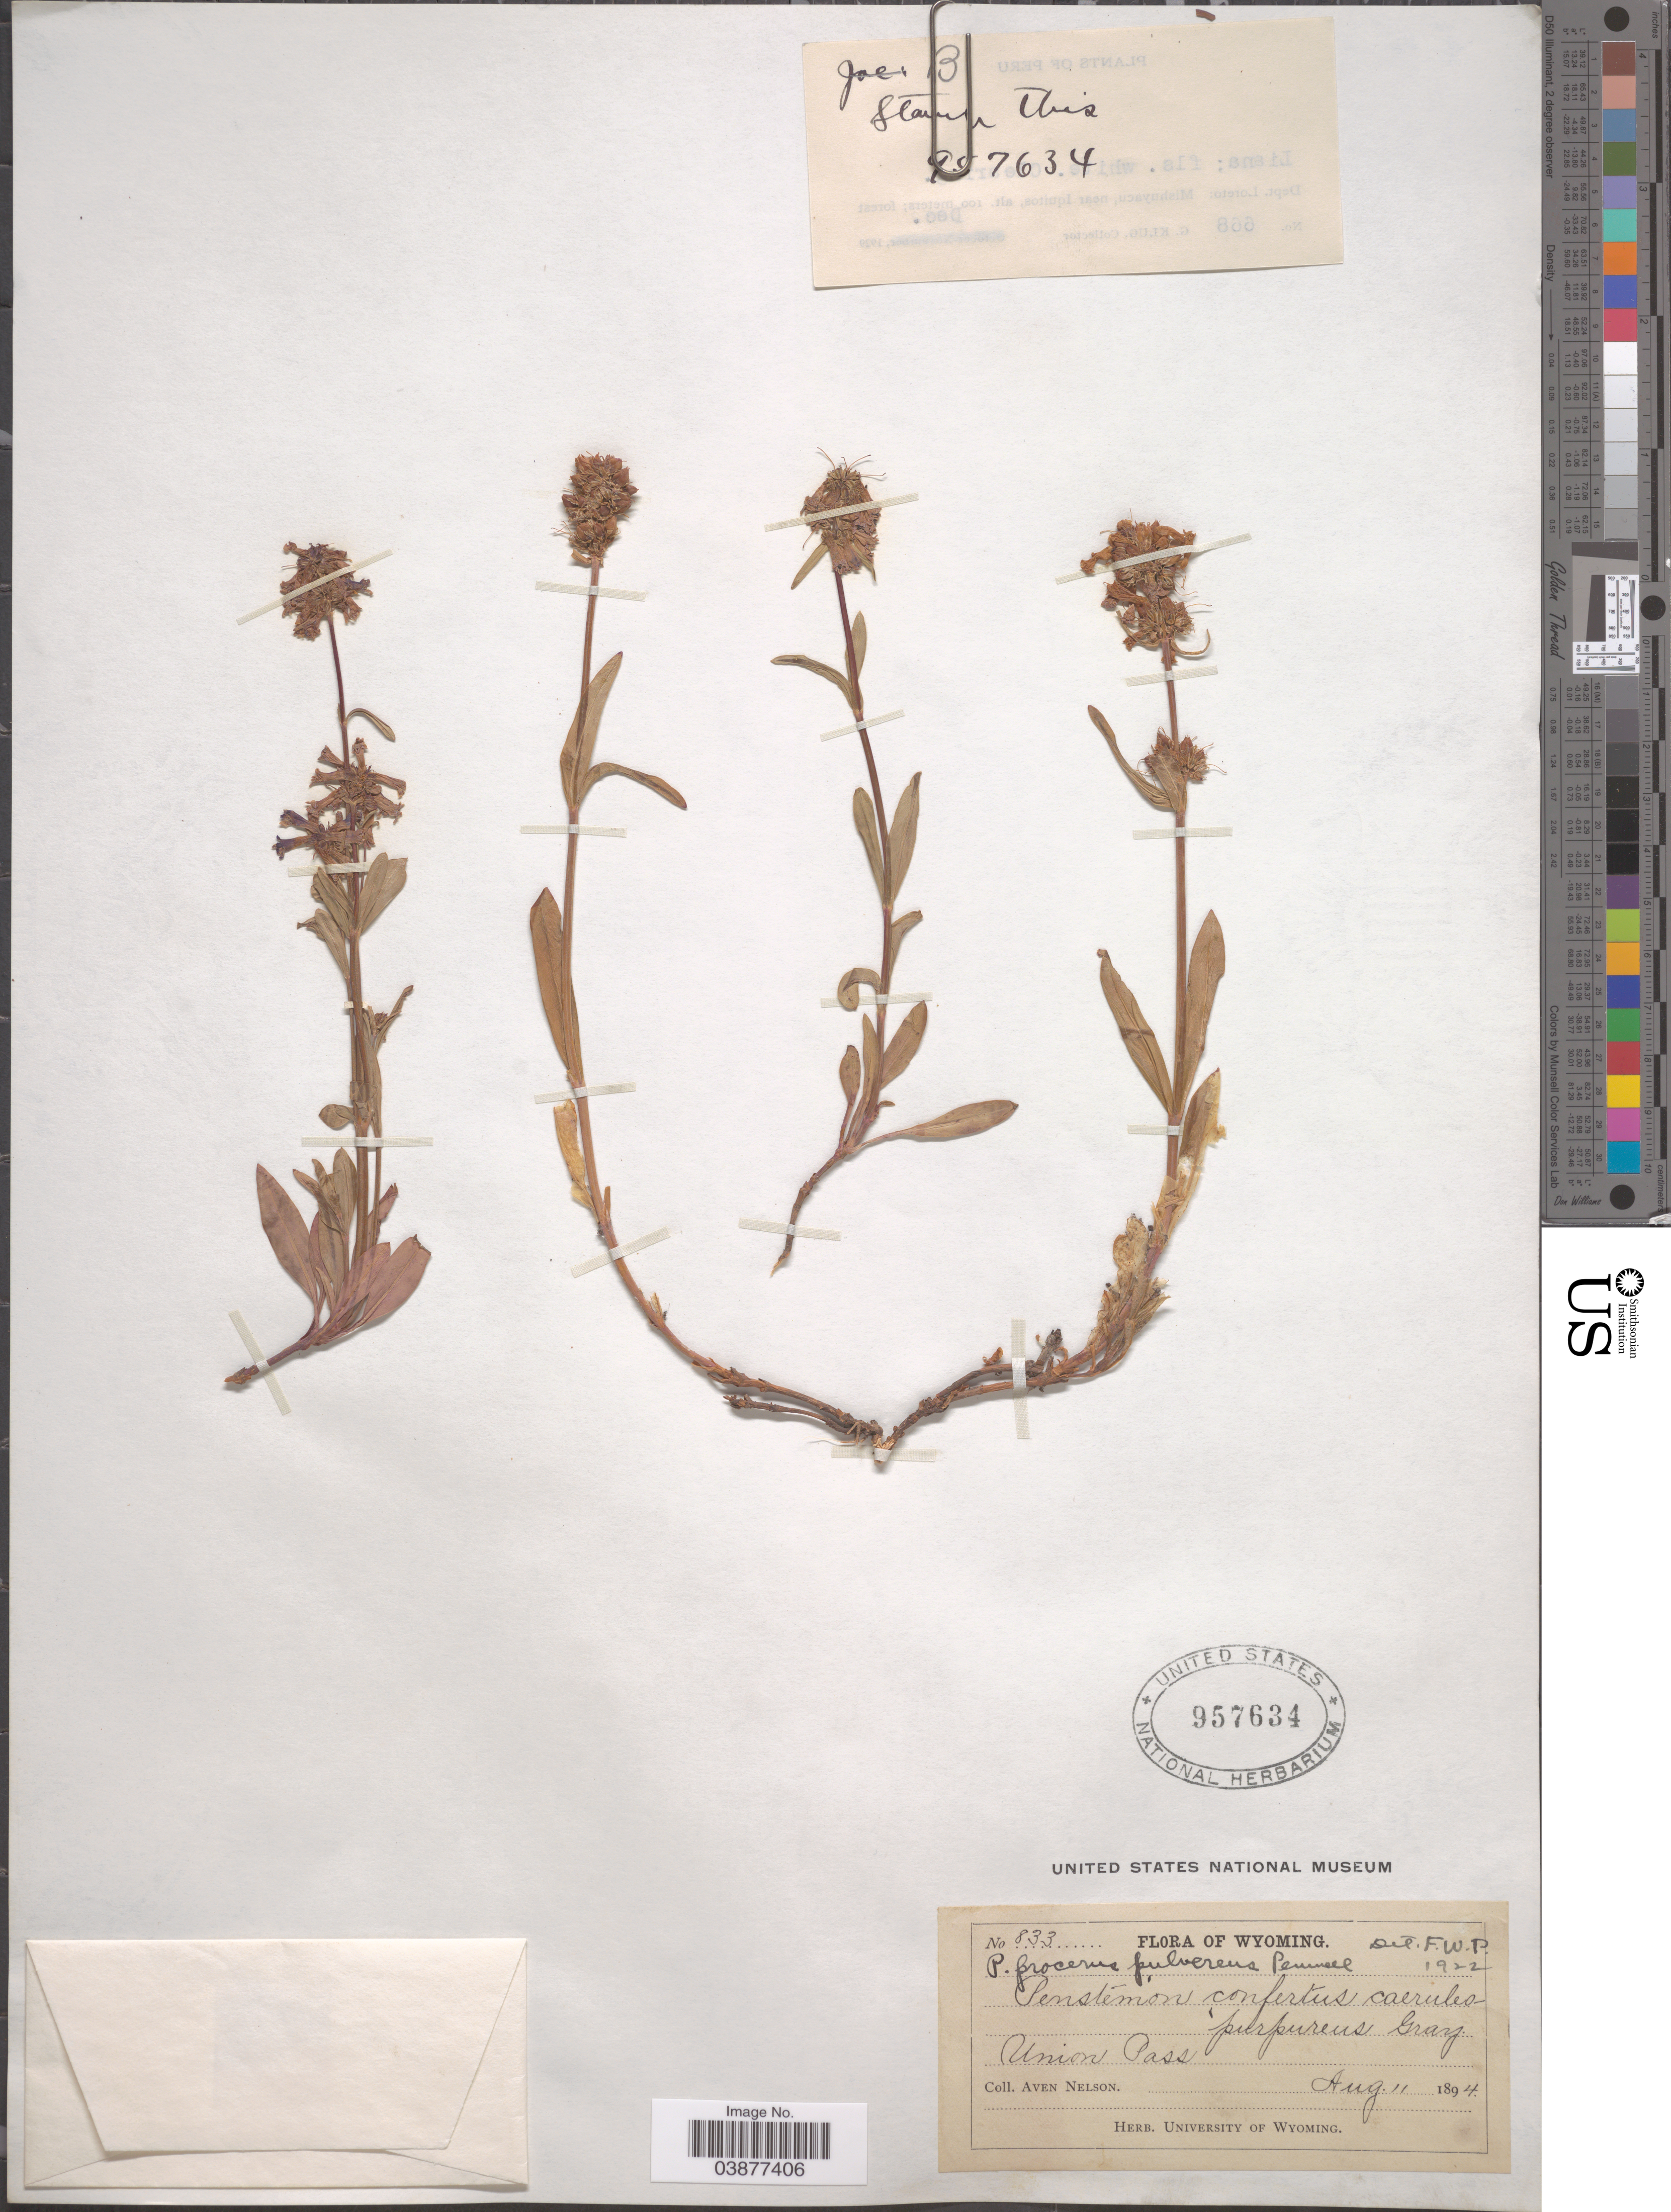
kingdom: Plantae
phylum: Tracheophyta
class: Magnoliopsida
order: Lamiales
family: Plantaginaceae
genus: Penstemon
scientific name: Penstemon procerus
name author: Douglas ex Graham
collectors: A. Nelson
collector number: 833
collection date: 1894-08-11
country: United States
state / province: Wyoming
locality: Union Pass.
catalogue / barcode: US 957634